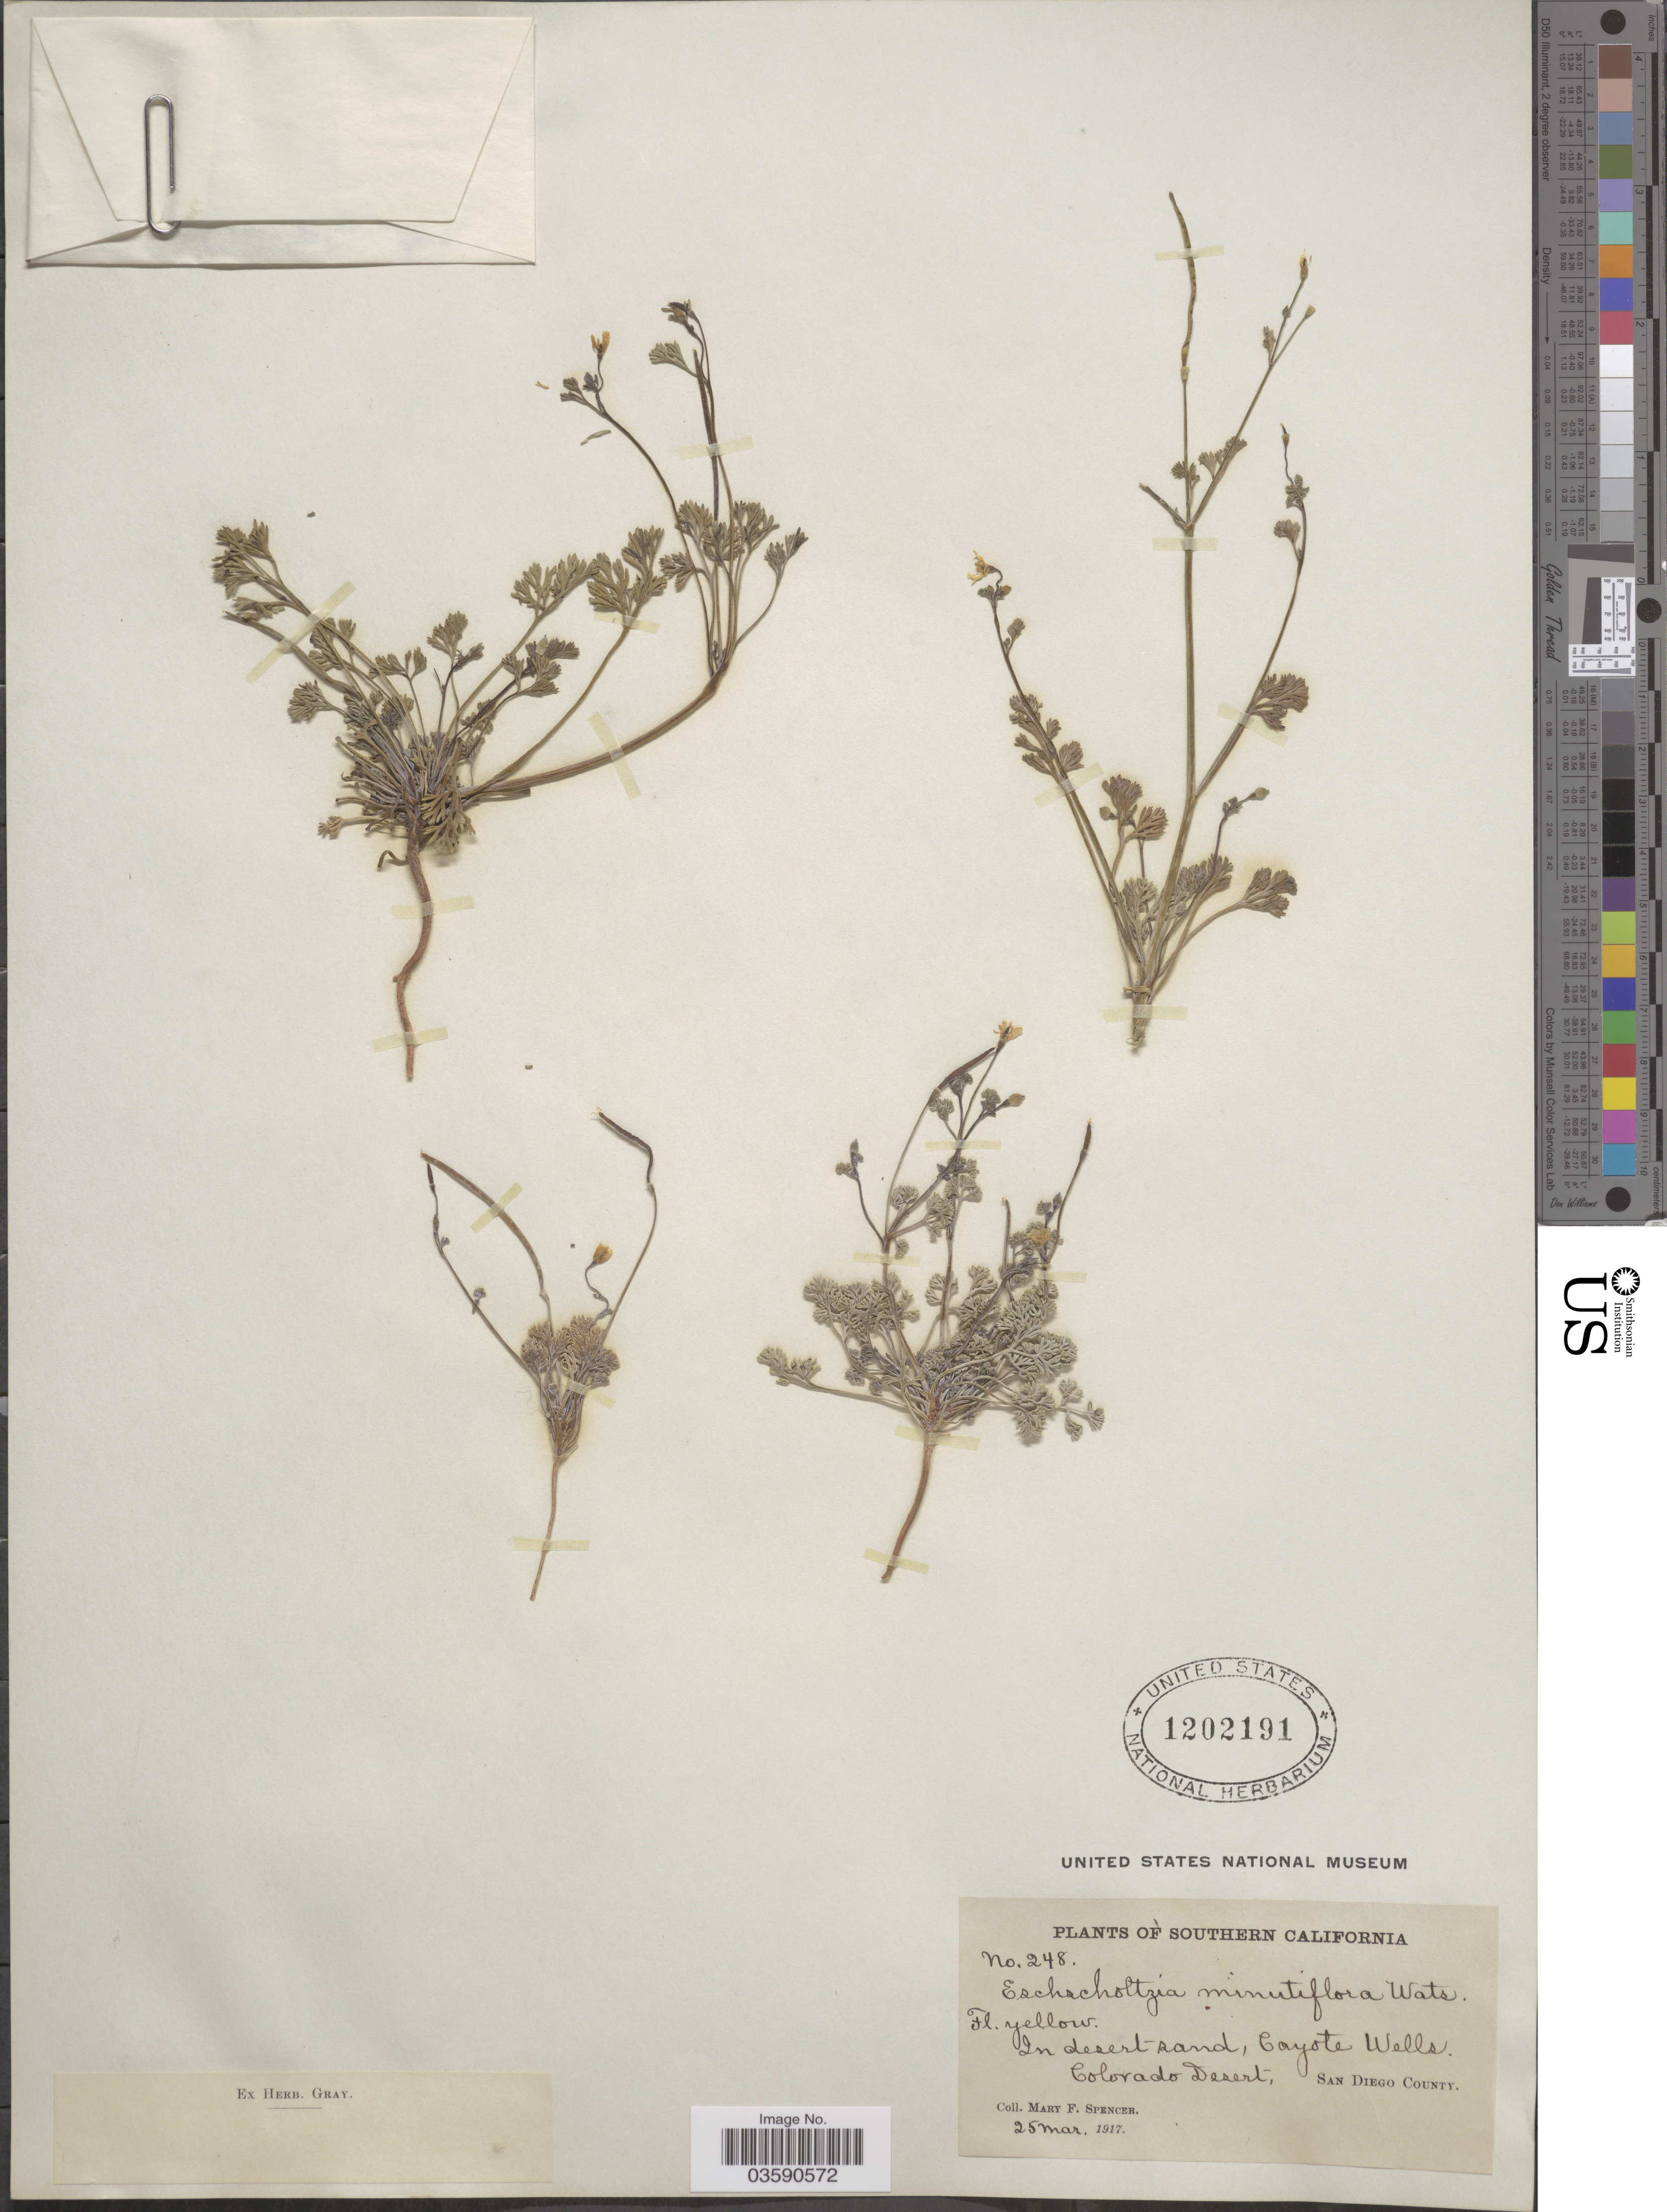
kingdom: Plantae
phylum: Tracheophyta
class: Magnoliopsida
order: Ranunculales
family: Papaveraceae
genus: Eschscholzia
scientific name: Eschscholzia minutiflora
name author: S. Watson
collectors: M. Spencer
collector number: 248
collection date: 1917-03-25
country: United States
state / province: California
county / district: San Diego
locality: Southern California. In desert sand, Coyote Wells. Colorado Desert, San Diego County.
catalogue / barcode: US 1202191